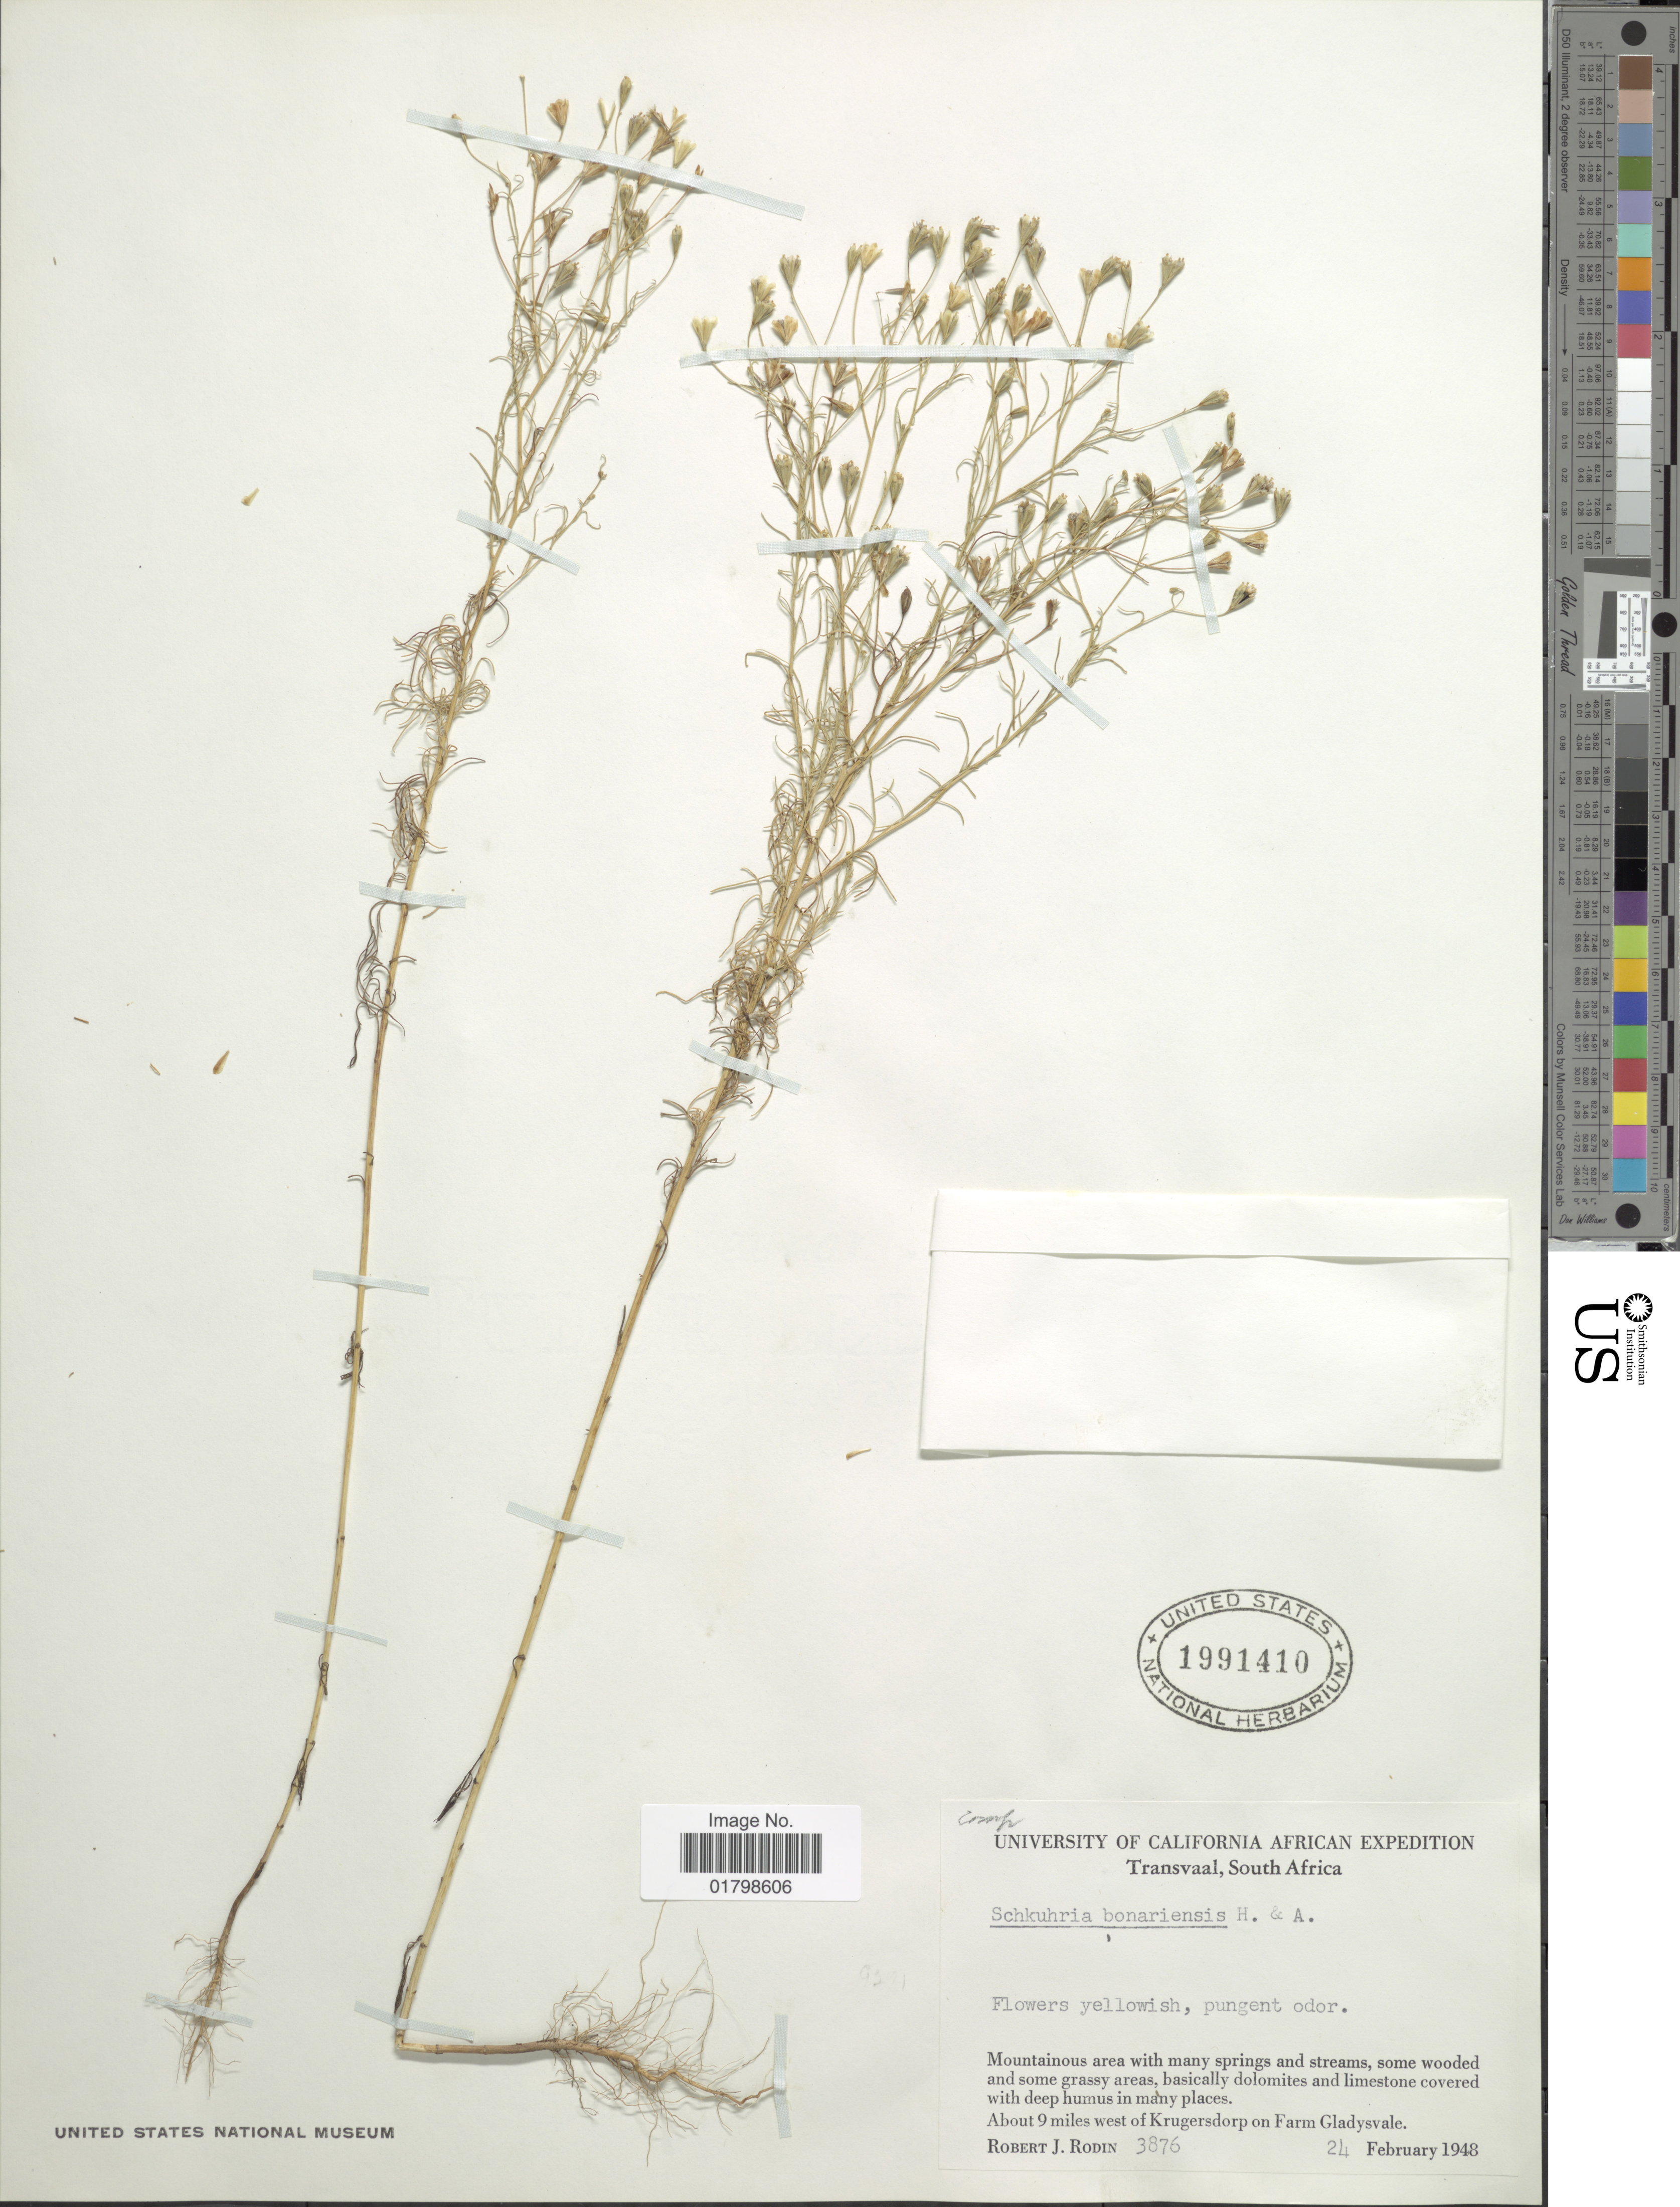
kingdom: Plantae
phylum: Tracheophyta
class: Magnoliopsida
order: Asterales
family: Asteraceae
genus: Schkuhria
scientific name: Schkuhria bonariensis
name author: Hook. & Arn.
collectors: R. J. Rodin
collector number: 3876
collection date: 1948-02-24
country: South Africa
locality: Transvaal, about 9 miles west of Krugersdorp on Farm Gladysvale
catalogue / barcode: US 1991410